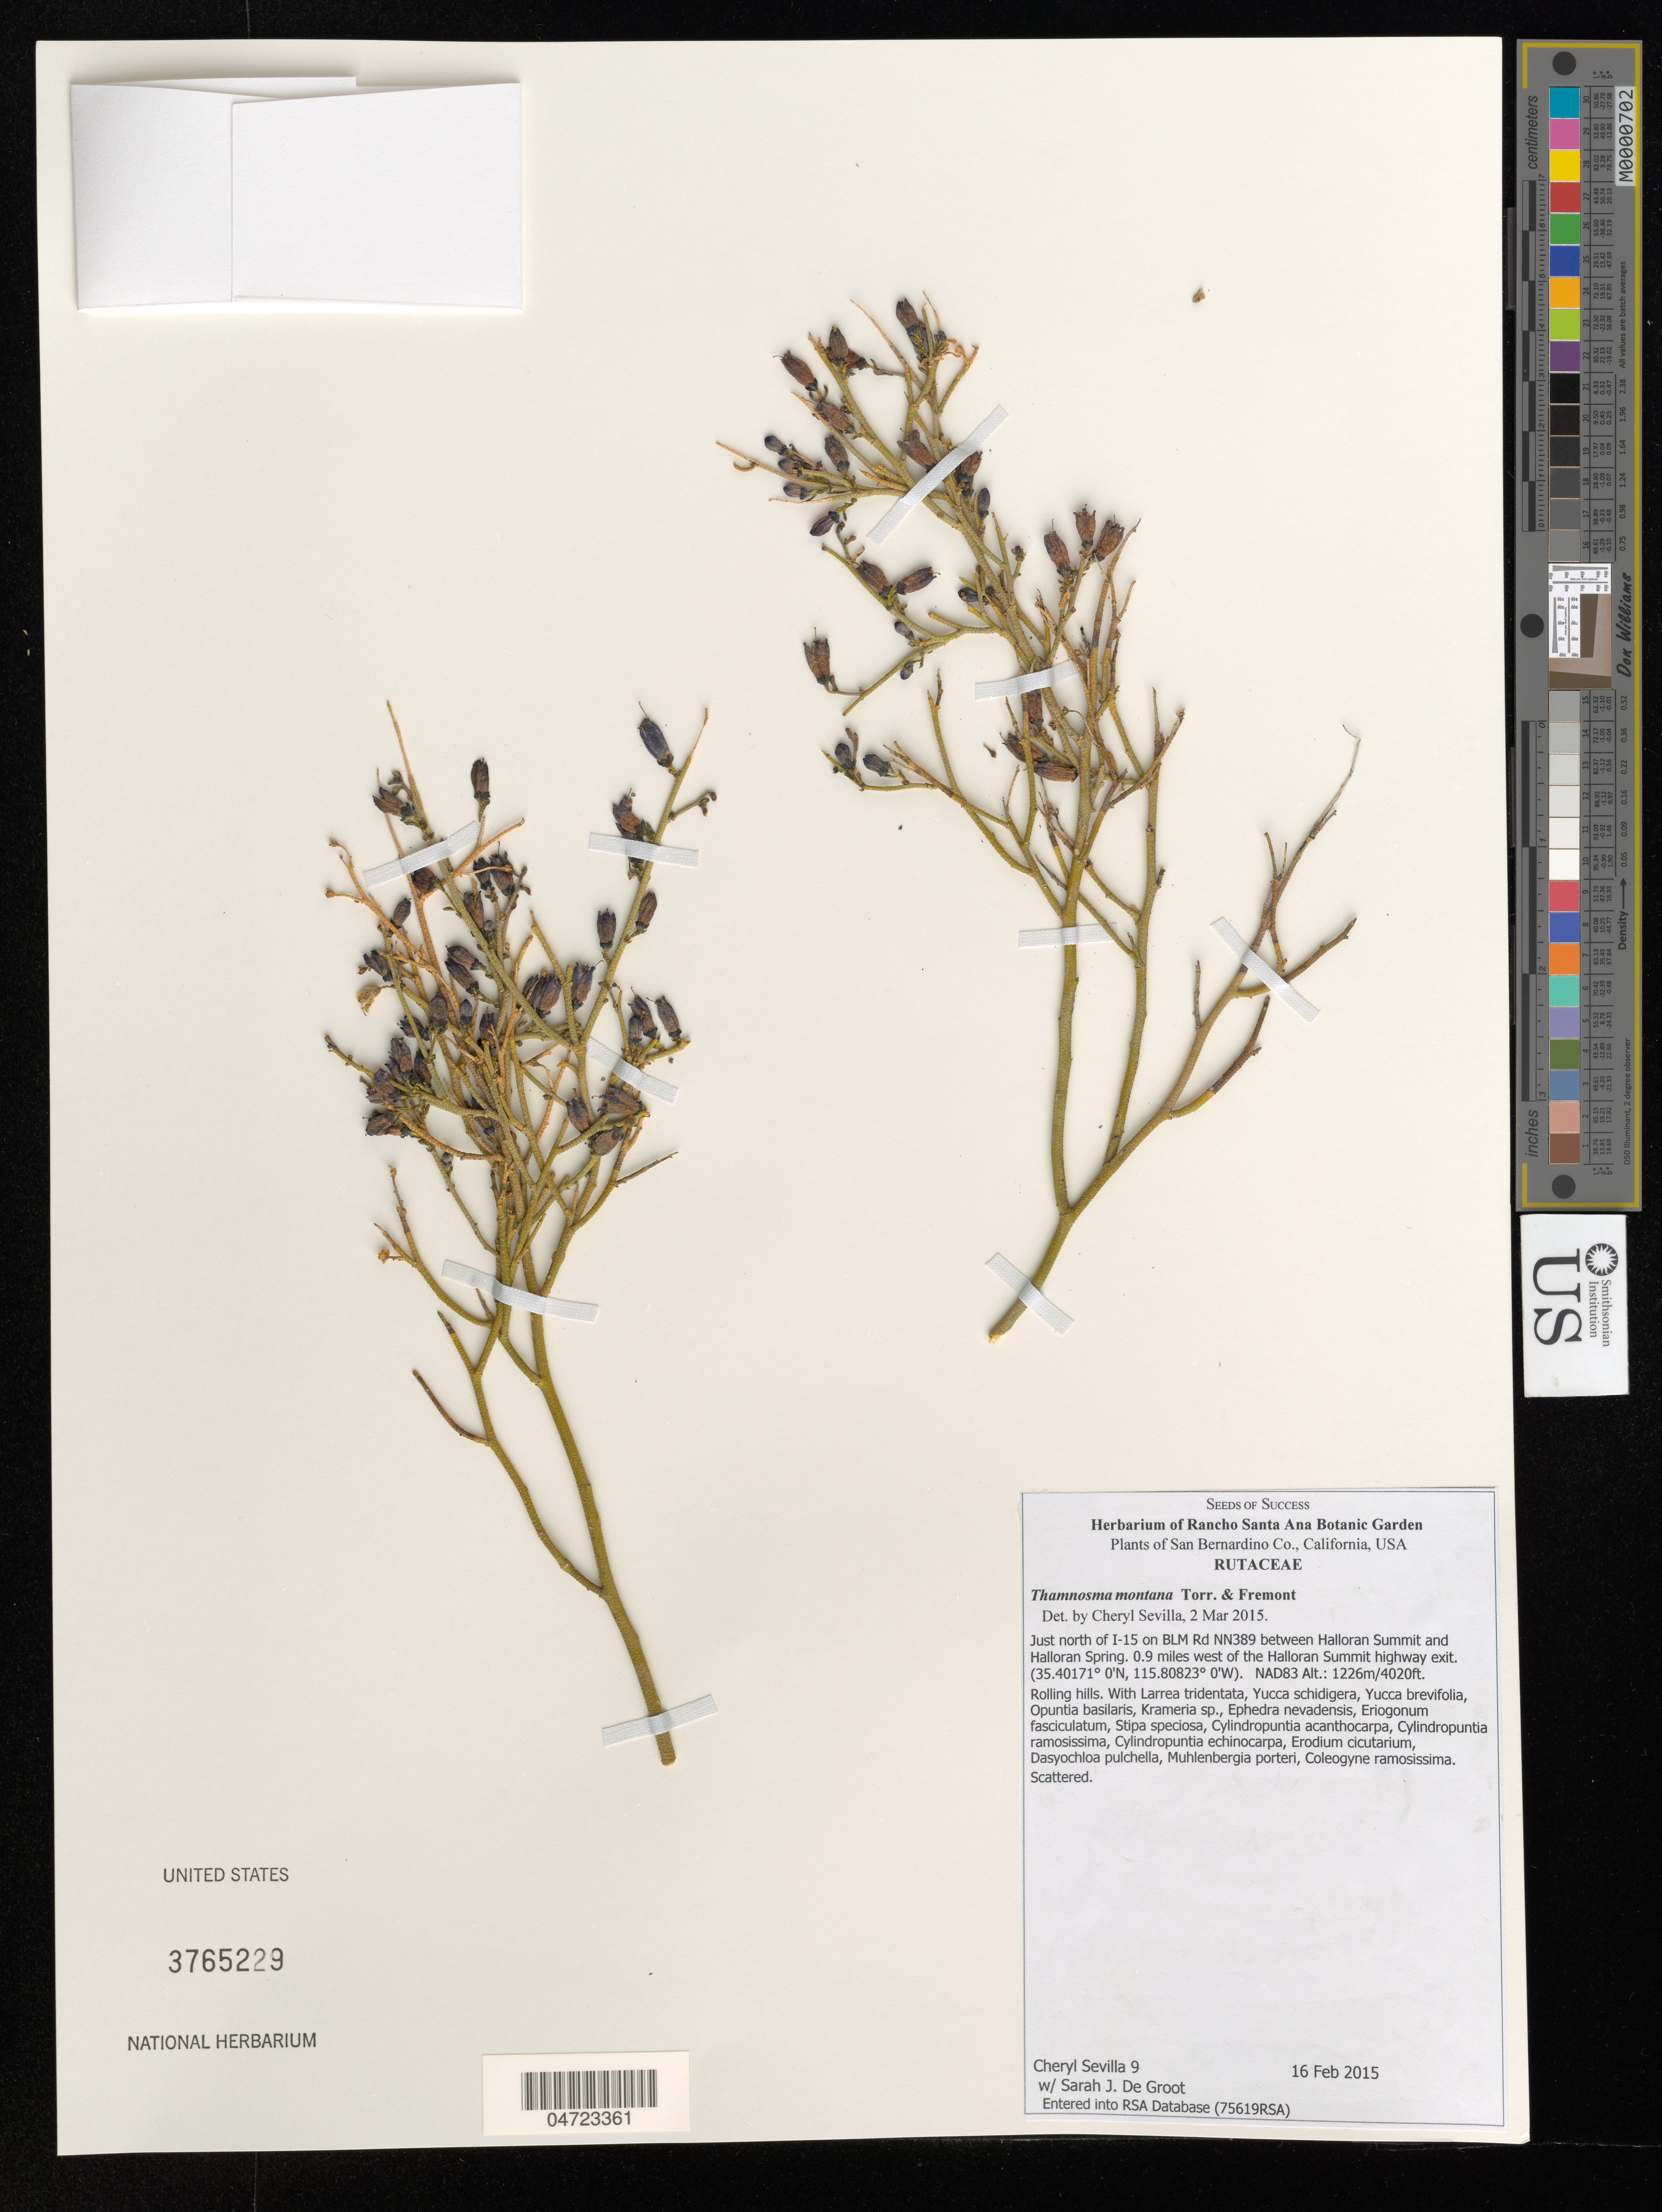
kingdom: Plantae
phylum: Tracheophyta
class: Magnoliopsida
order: Sapindales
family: Rutaceae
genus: Thamnosma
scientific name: Thamnosma montana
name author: Torr. & Frém.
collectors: C. Sevilla & S. De Groot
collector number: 9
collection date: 2015-02-16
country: United States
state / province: California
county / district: San Bernardino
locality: San Bernardino Co. Just north of I-15 on BLM Rd NN389 between Halloran Summit and Halloran Spring. 0.9 miles west of the Halloran Summit highway exit.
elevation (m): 1226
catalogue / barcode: US 3765229